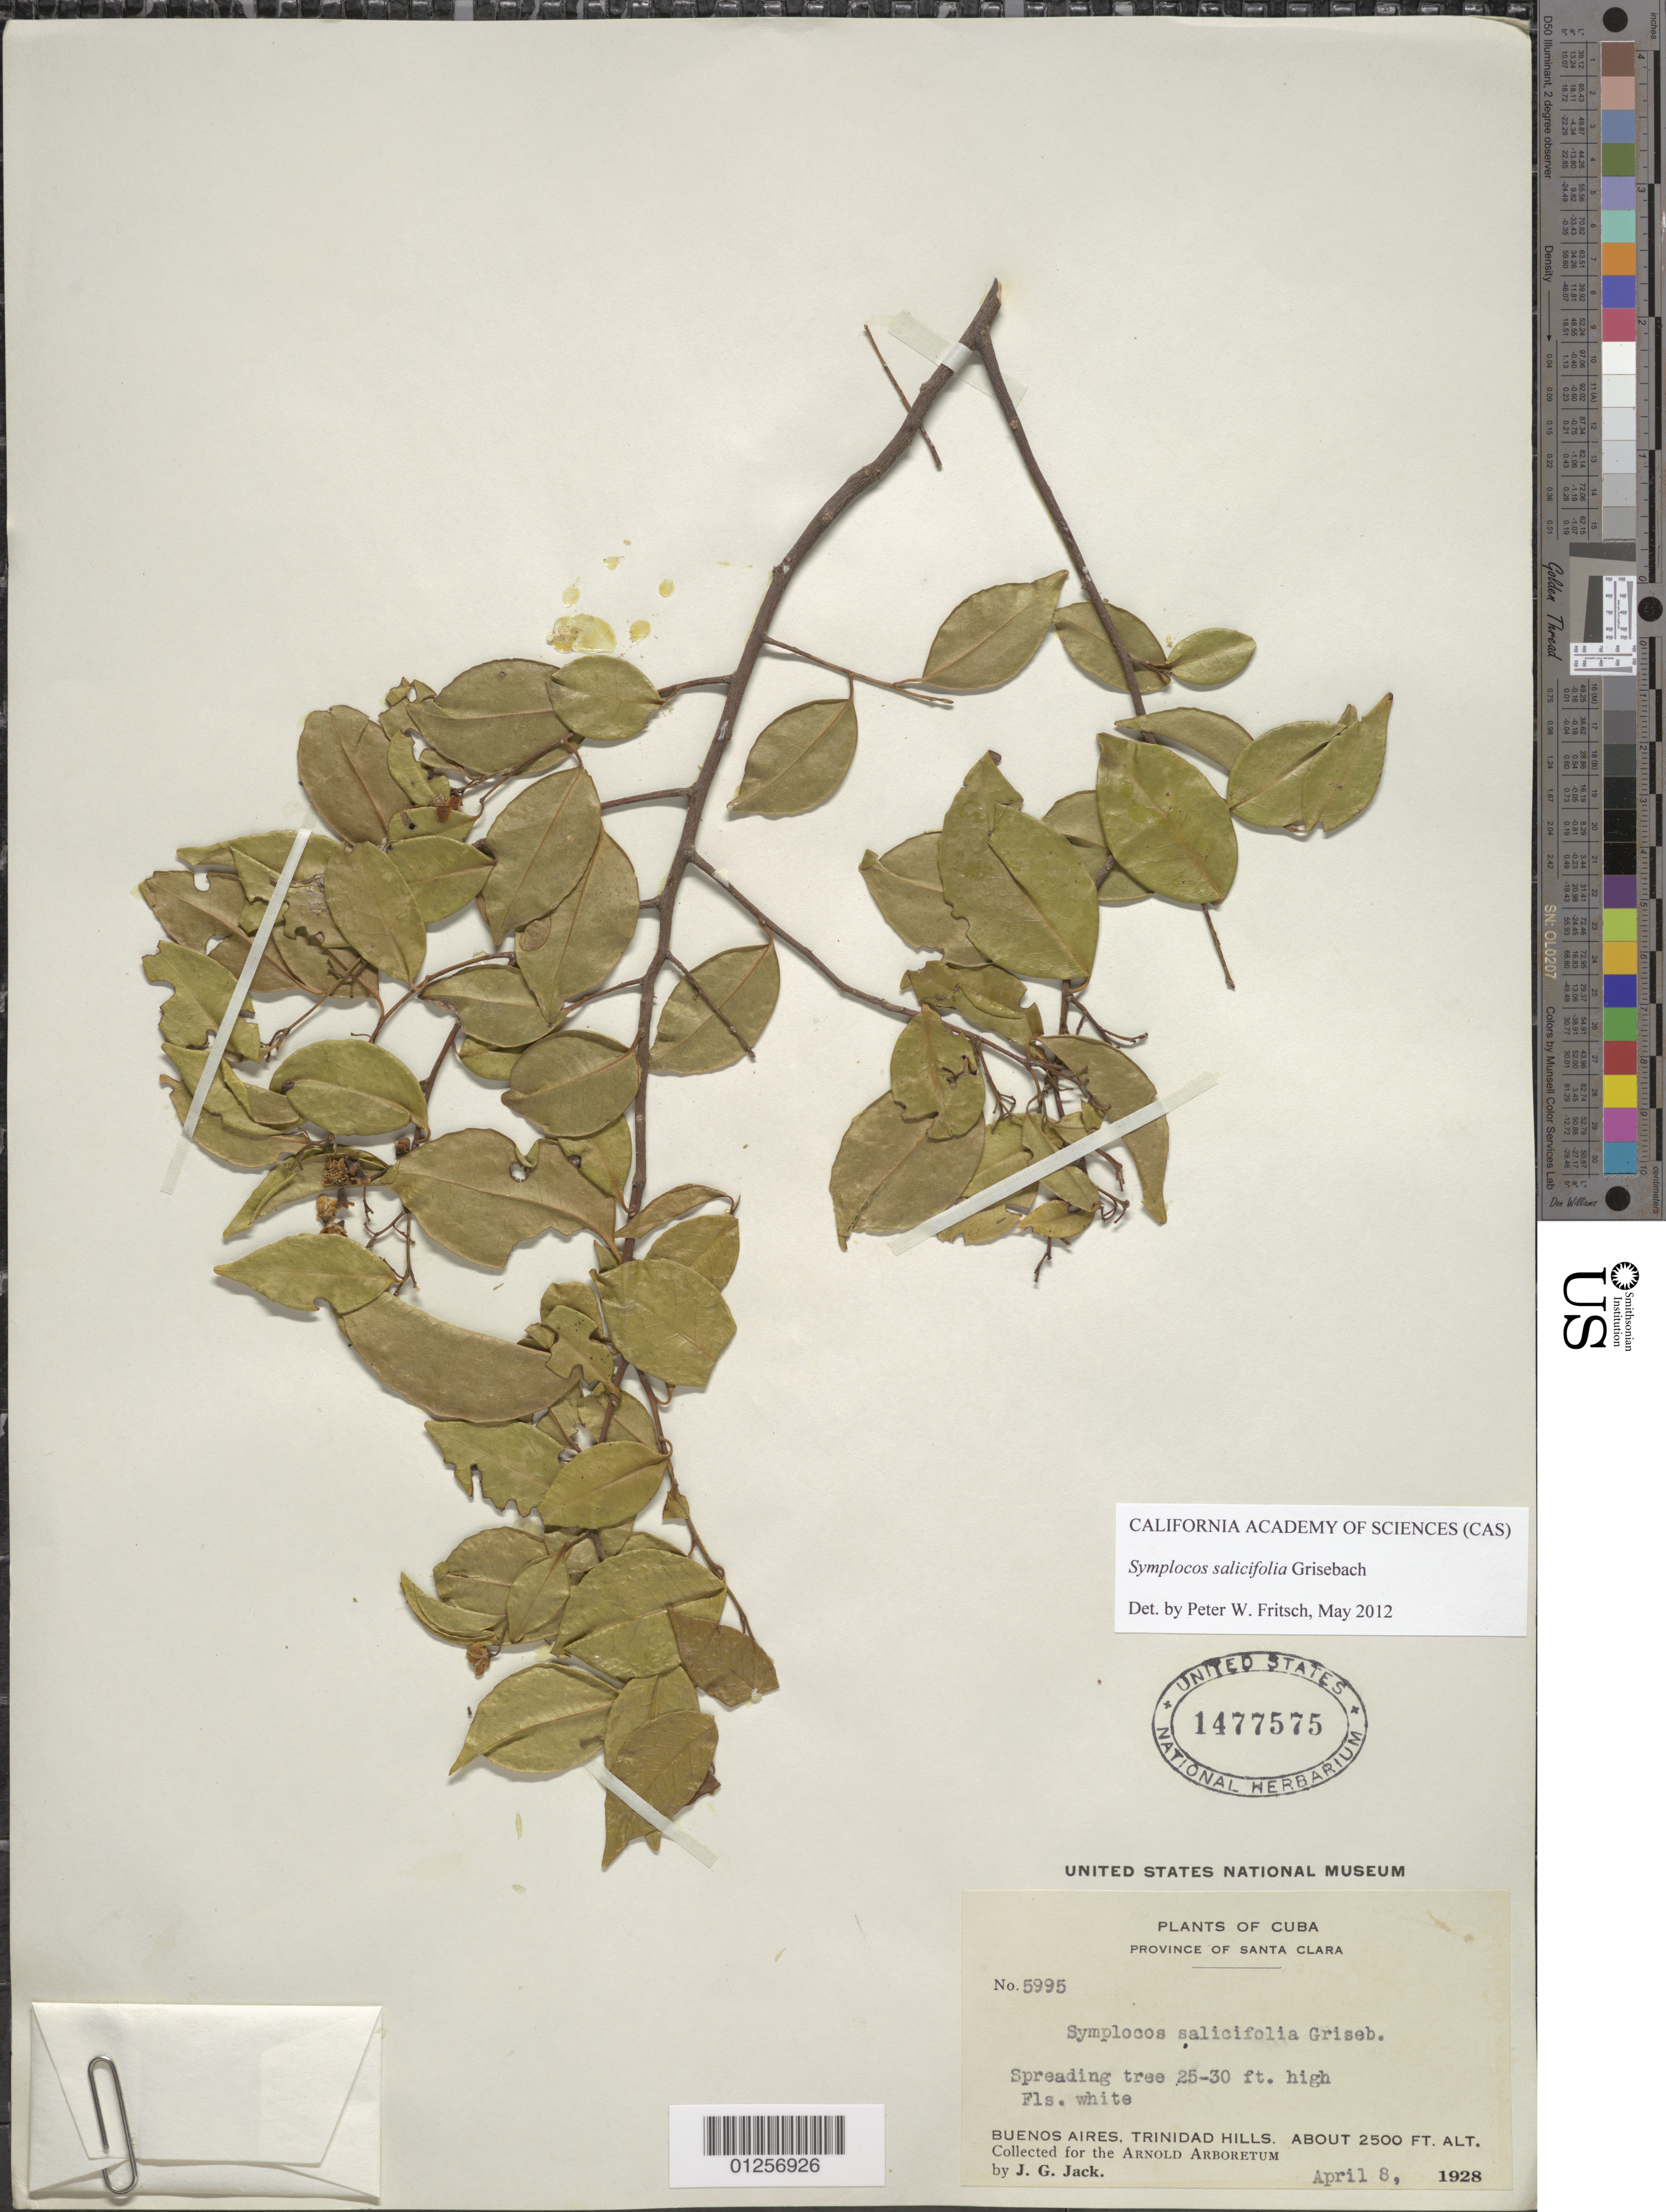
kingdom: Plantae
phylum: Tracheophyta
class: Magnoliopsida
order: Ericales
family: Symplocaceae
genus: Symplocos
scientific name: Symplocos salicifolia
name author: Griseb.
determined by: Fritsch, Peter W.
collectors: J. G. Jack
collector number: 5995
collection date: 1928-04-08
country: Cuba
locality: Prov. Santa Clara, Buenos Aires, Trinidad Hills.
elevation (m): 762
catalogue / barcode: US 1477575